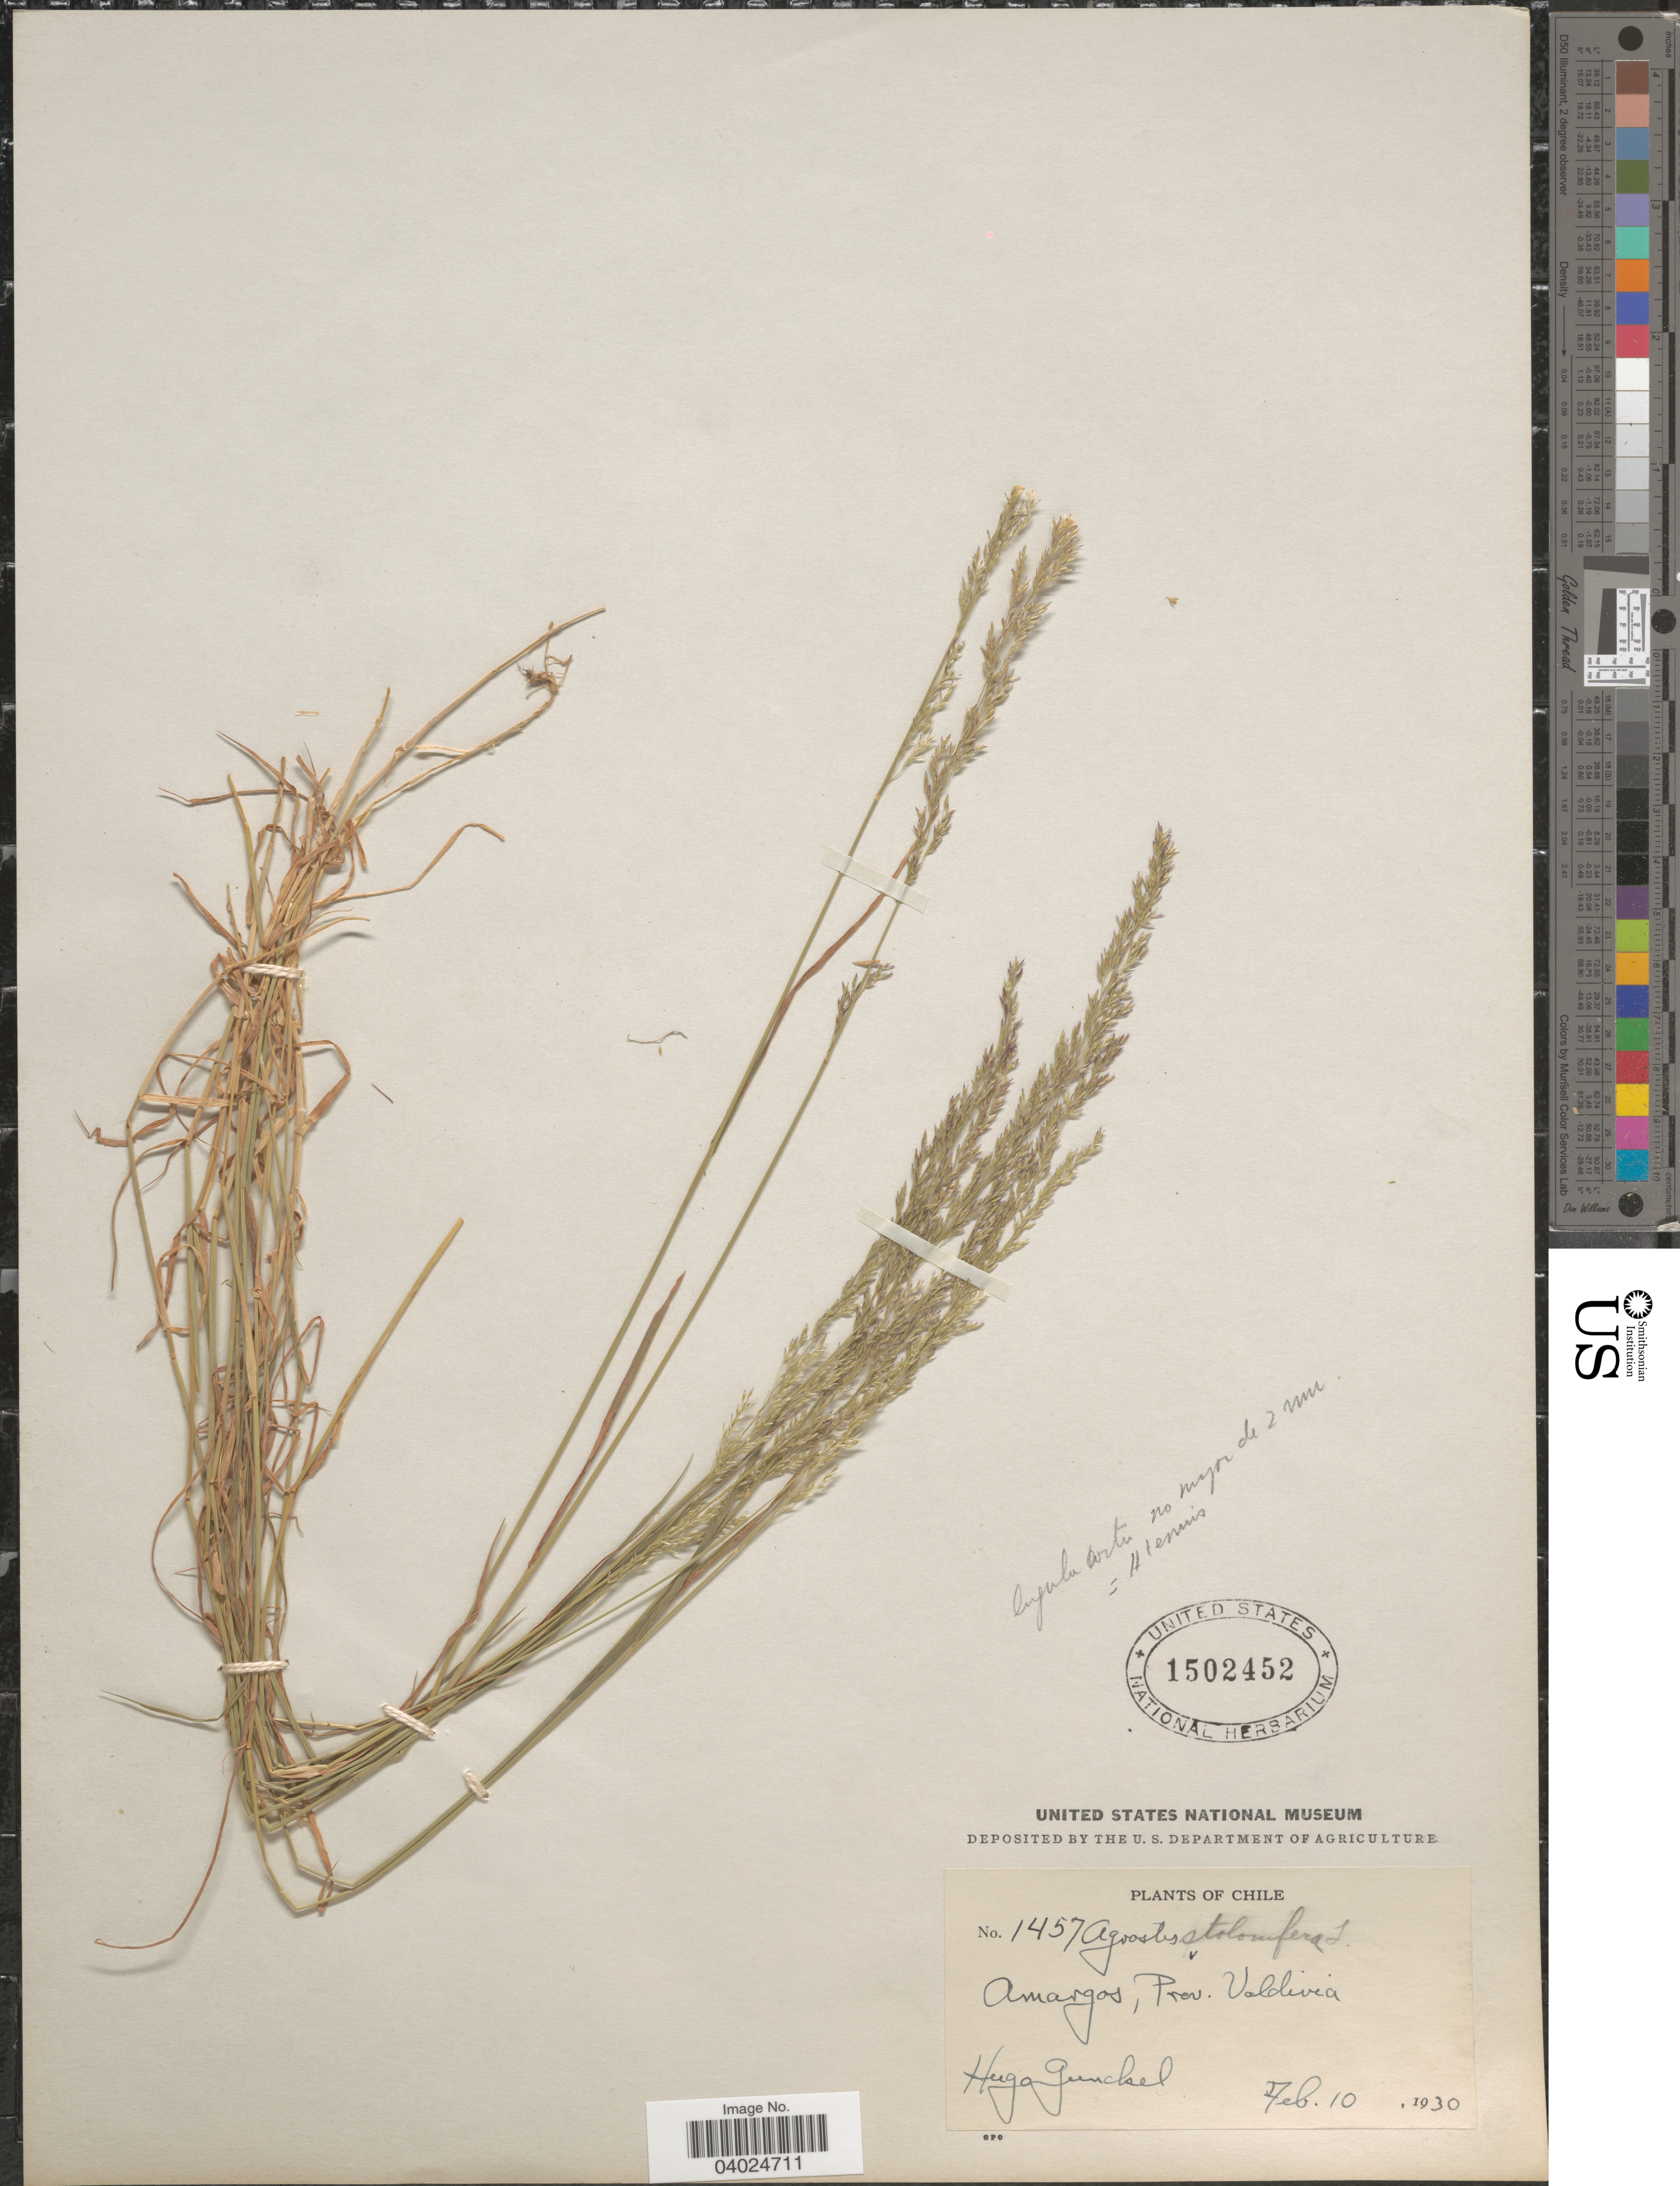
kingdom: Plantae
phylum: Tracheophyta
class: Liliopsida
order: Poales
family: Poaceae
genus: Agrostis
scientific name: Agrostis stolonifera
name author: L.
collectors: H. Gunckel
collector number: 1457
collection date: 1930-02-10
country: Chile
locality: Amargos, Prov. Valdivia.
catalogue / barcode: US 1502452